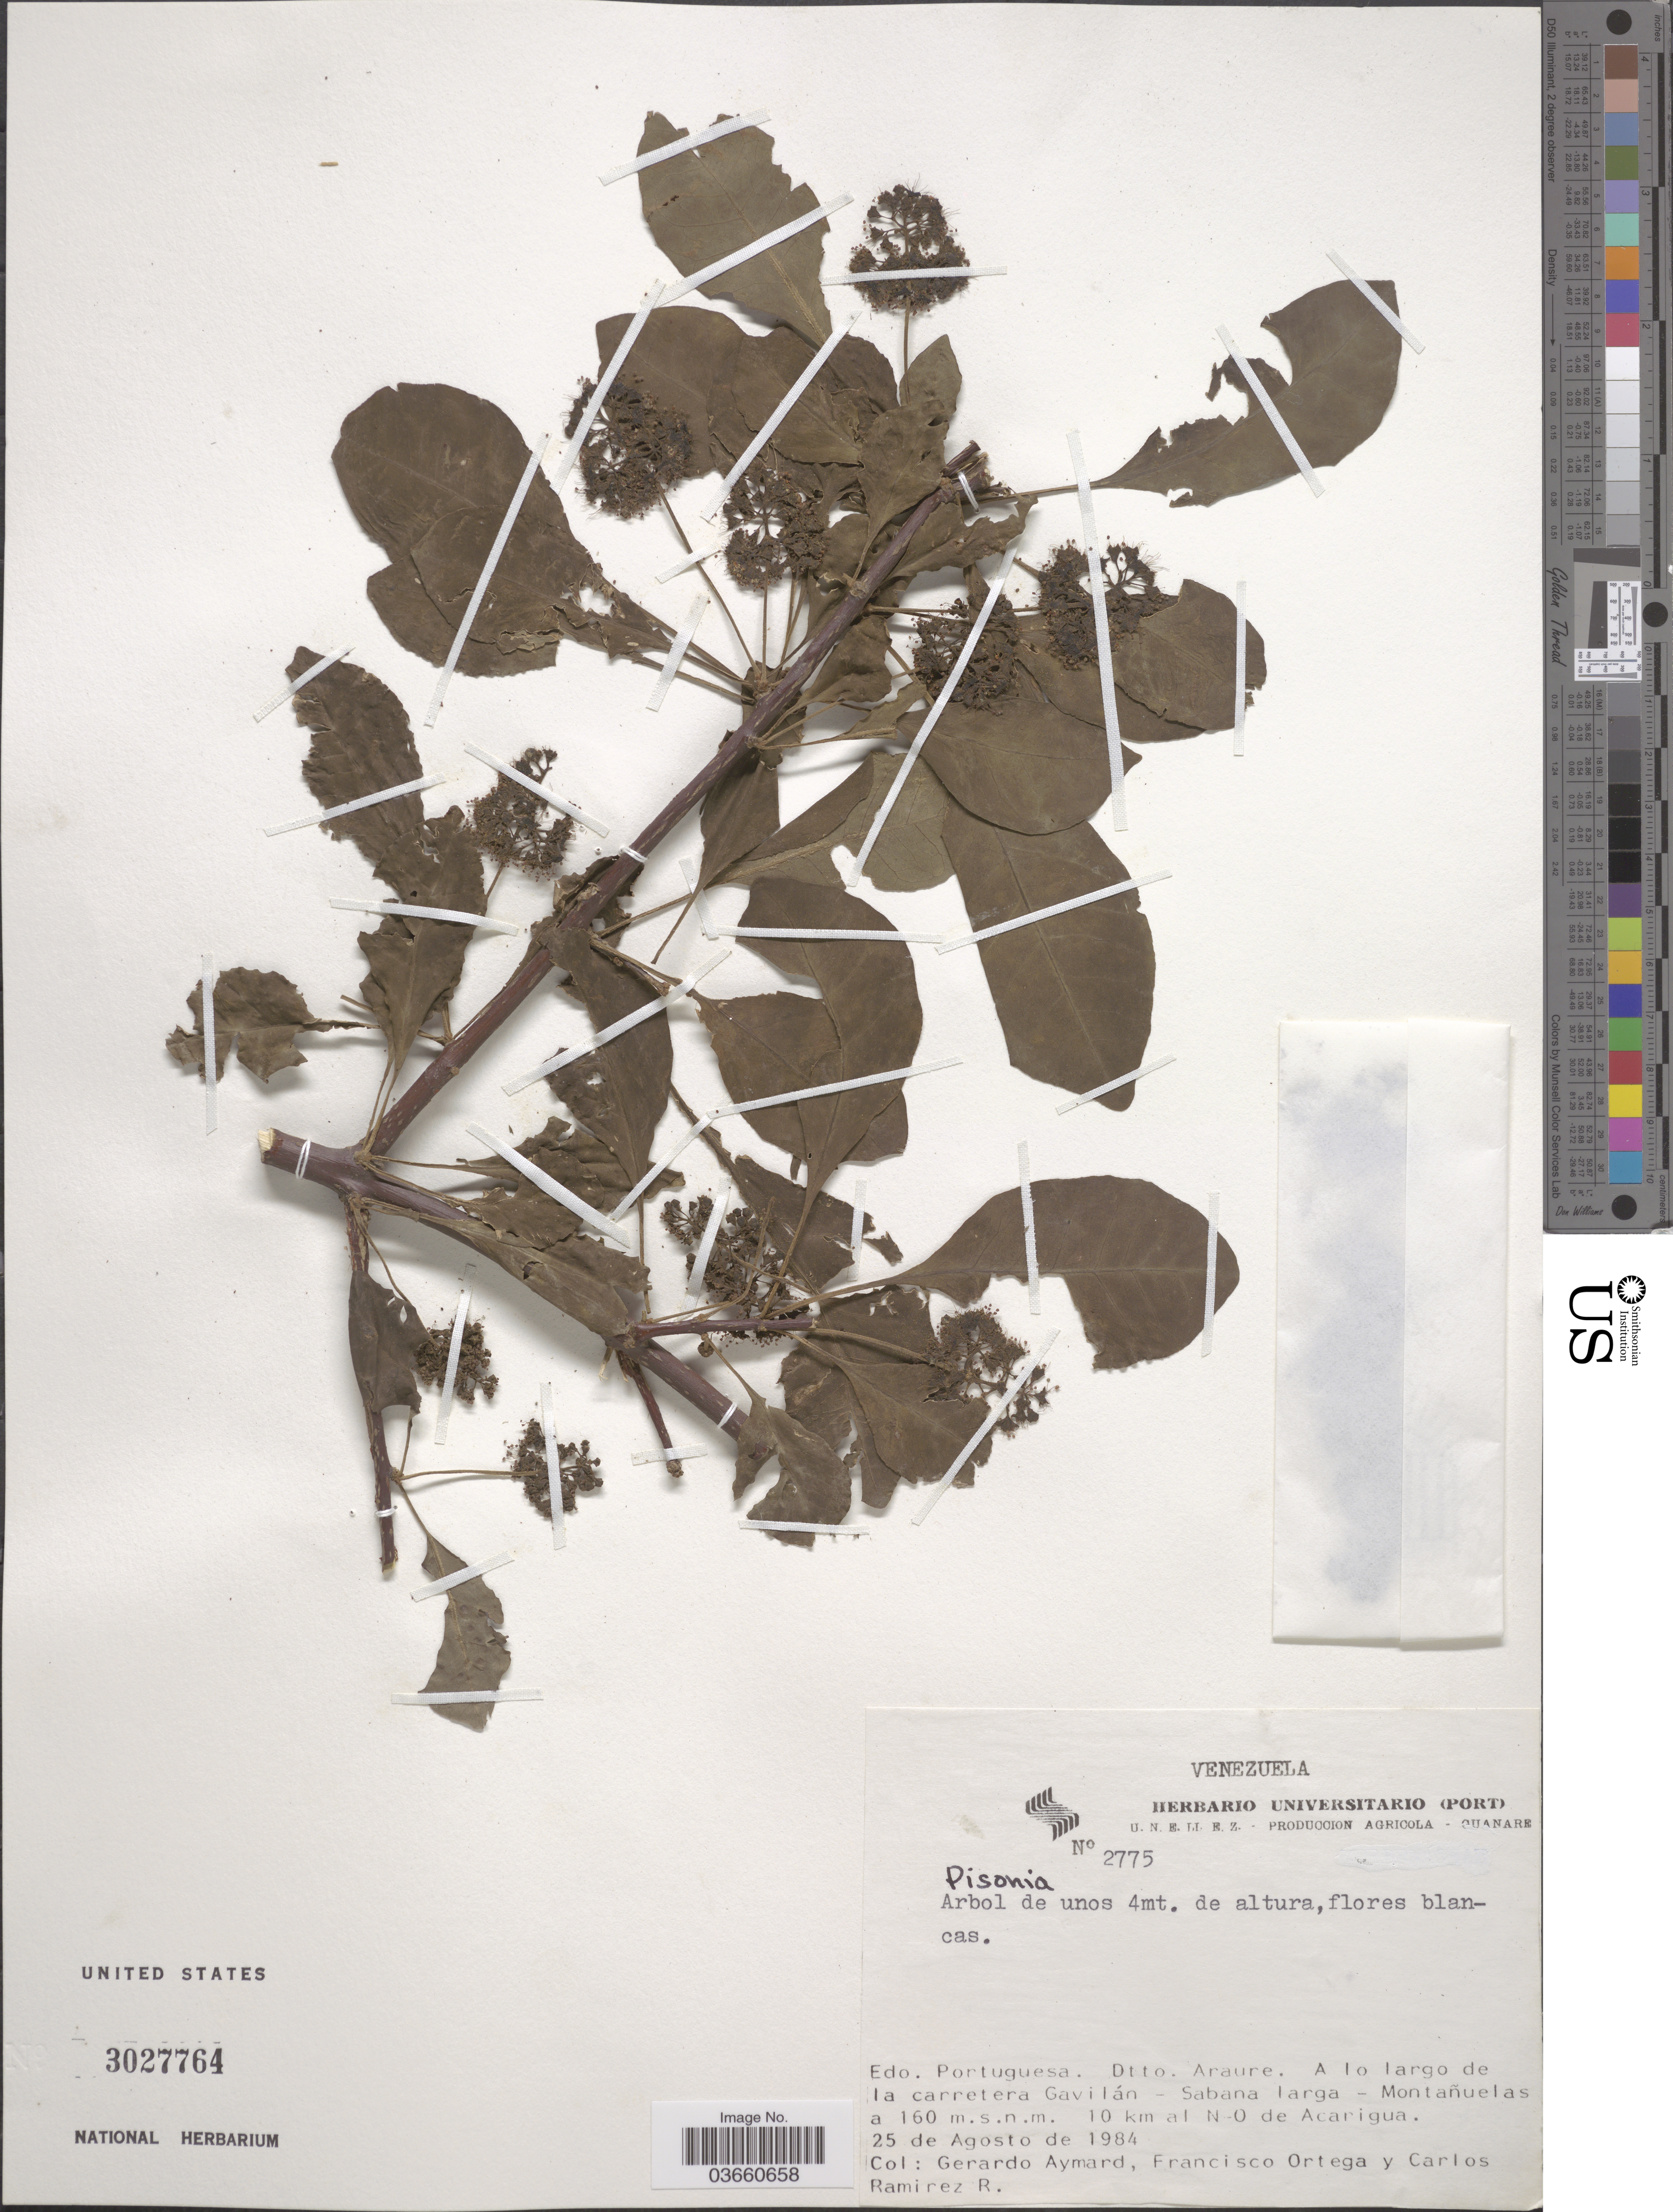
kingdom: Plantae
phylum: Tracheophyta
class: Magnoliopsida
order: Caryophyllales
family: Nyctaginaceae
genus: Pisonia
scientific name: Pisonia sp.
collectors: G. A. Aymard, F. J. Ortega & C. Ramirez R.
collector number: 2775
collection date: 1984-08-25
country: Venezuela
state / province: Portuguesa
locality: Dtto. Araure. A lo largo de la carretera Gavilán - Sabana larga. 10 km al N-O de Acarigua.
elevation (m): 160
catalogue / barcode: US 3027764